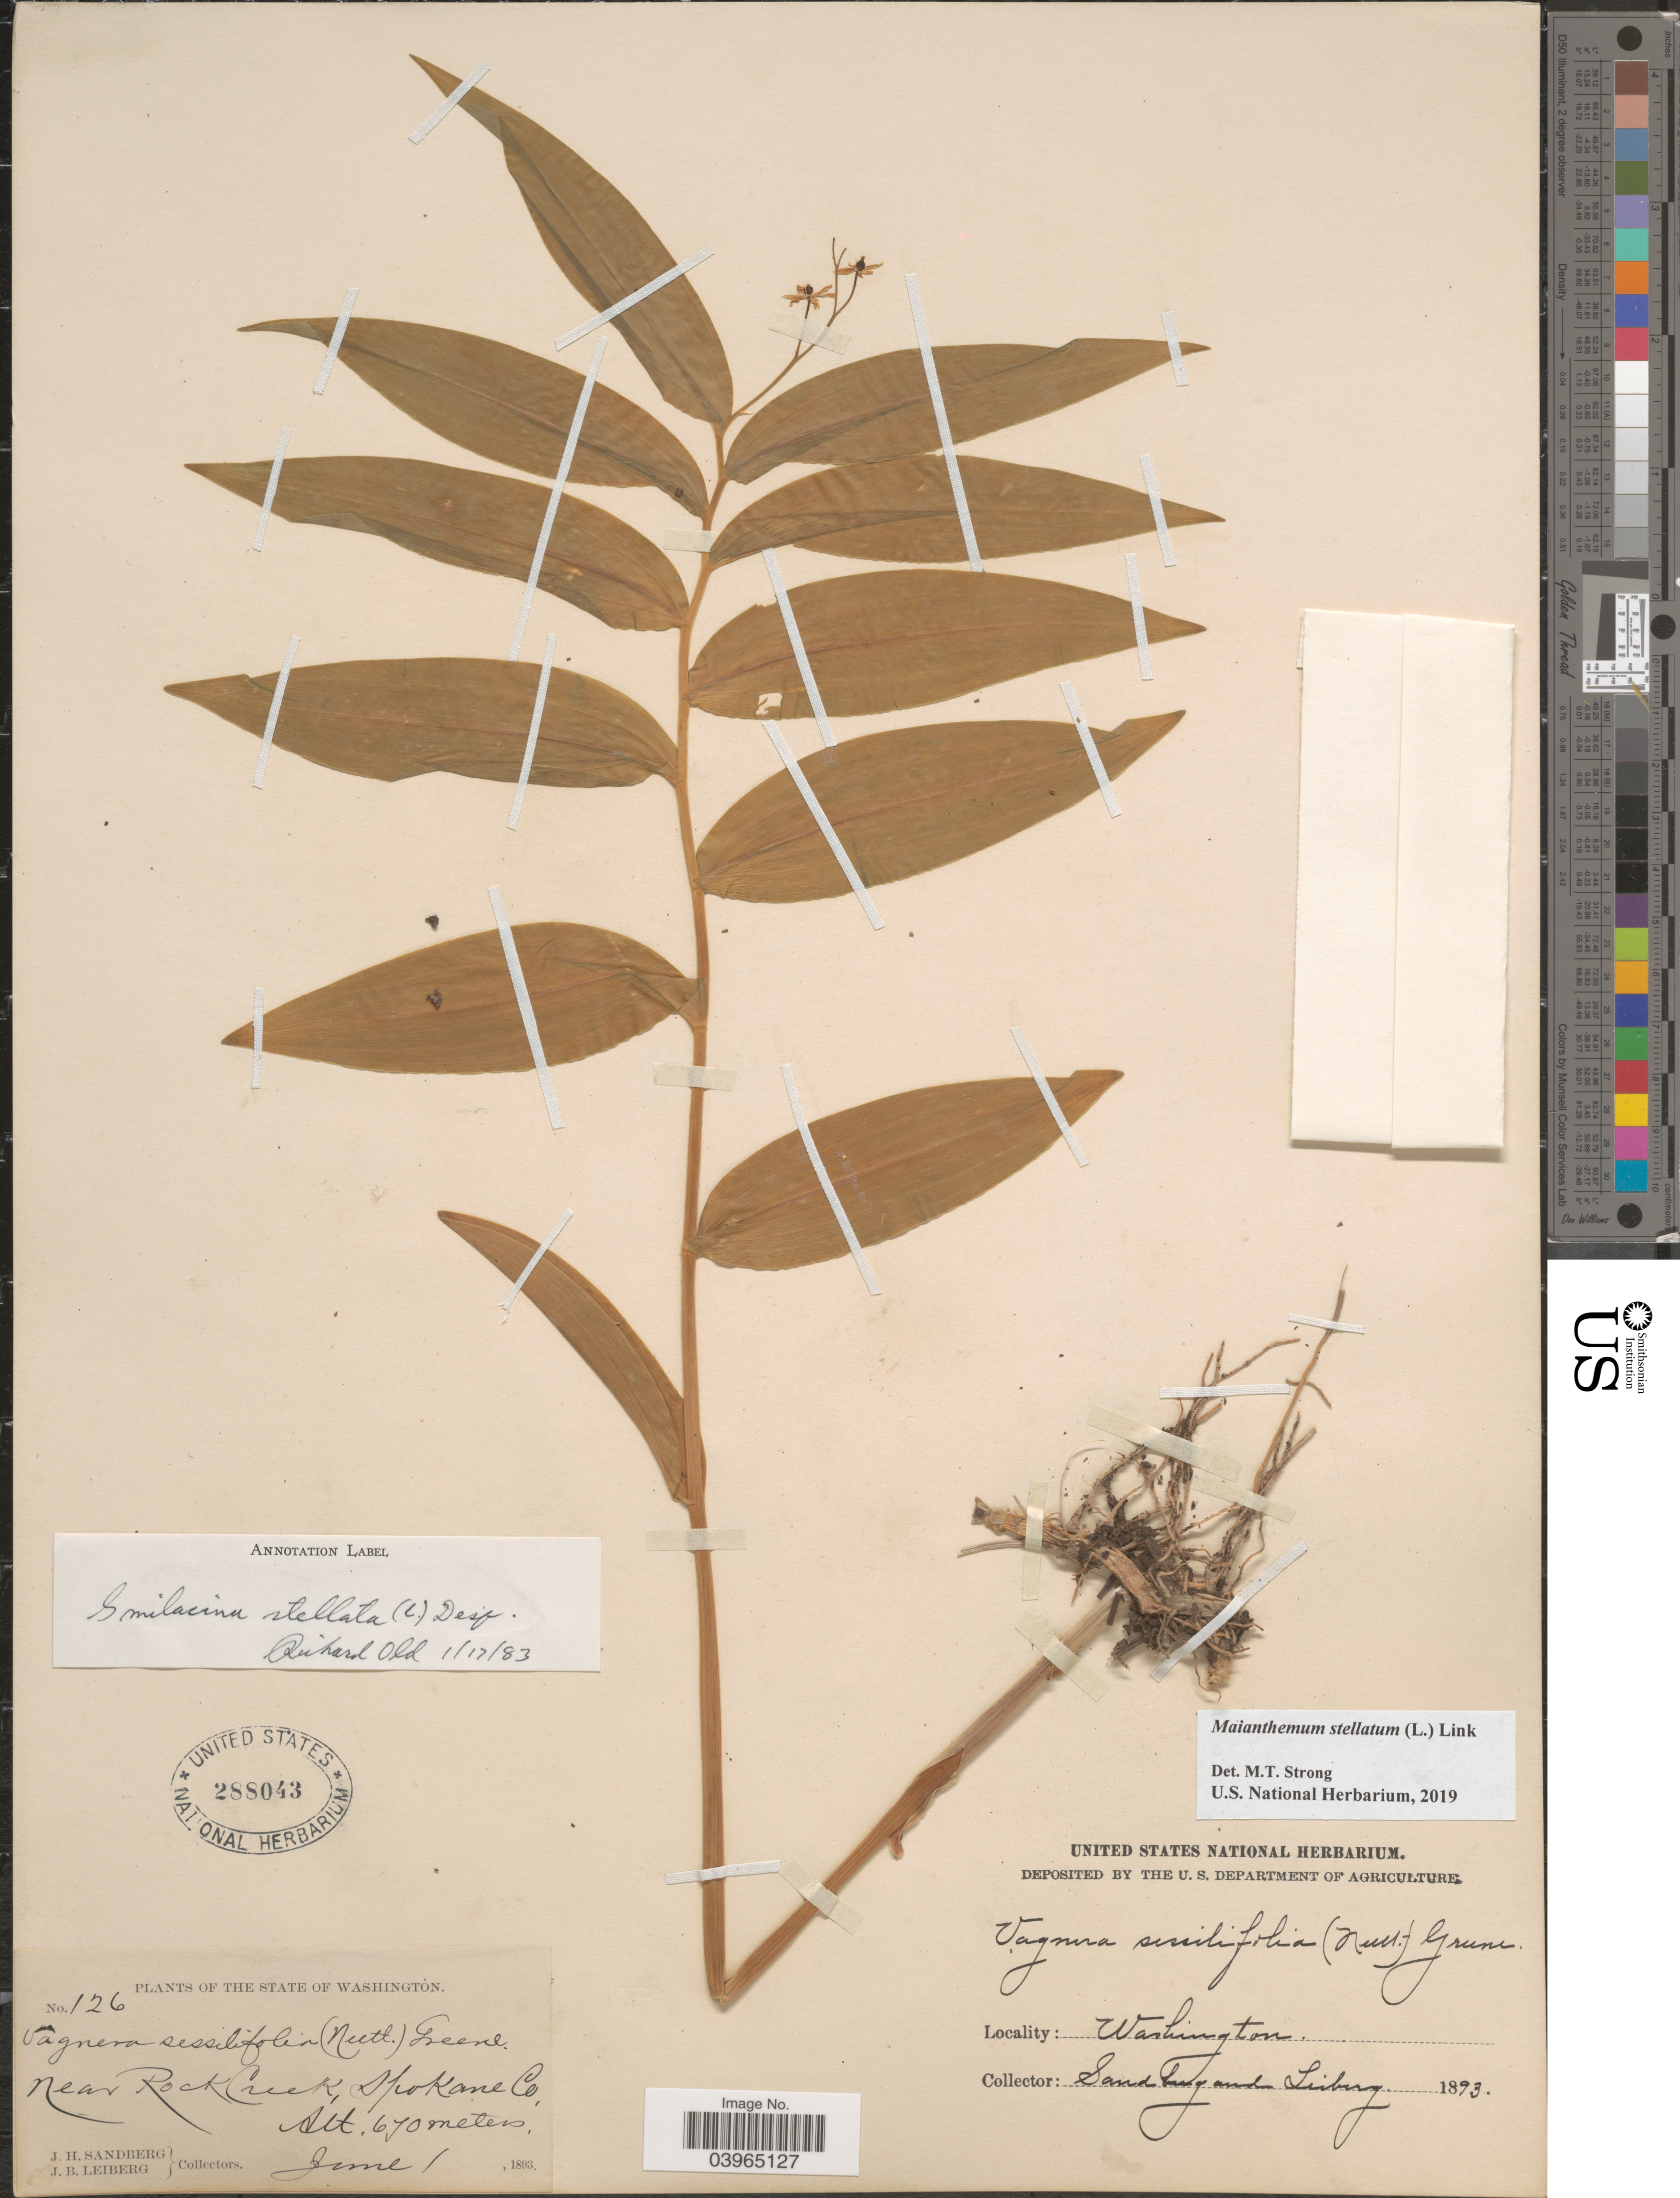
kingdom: Plantae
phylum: Tracheophyta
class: Liliopsida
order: Asparagales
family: Asparagaceae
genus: Maianthemum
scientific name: Maianthemum stellatum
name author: (L.) Link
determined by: Strong, Mark T., (BOT), Smithsonian Institution - National Museum of Natural History (UNITED STATES)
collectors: J. Sanberg & J. B. Leiberg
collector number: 126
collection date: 1893-06-01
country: United States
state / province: Washington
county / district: Spokane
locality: Near Rock Creek, Spokane Co.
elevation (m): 670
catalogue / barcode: US 288043